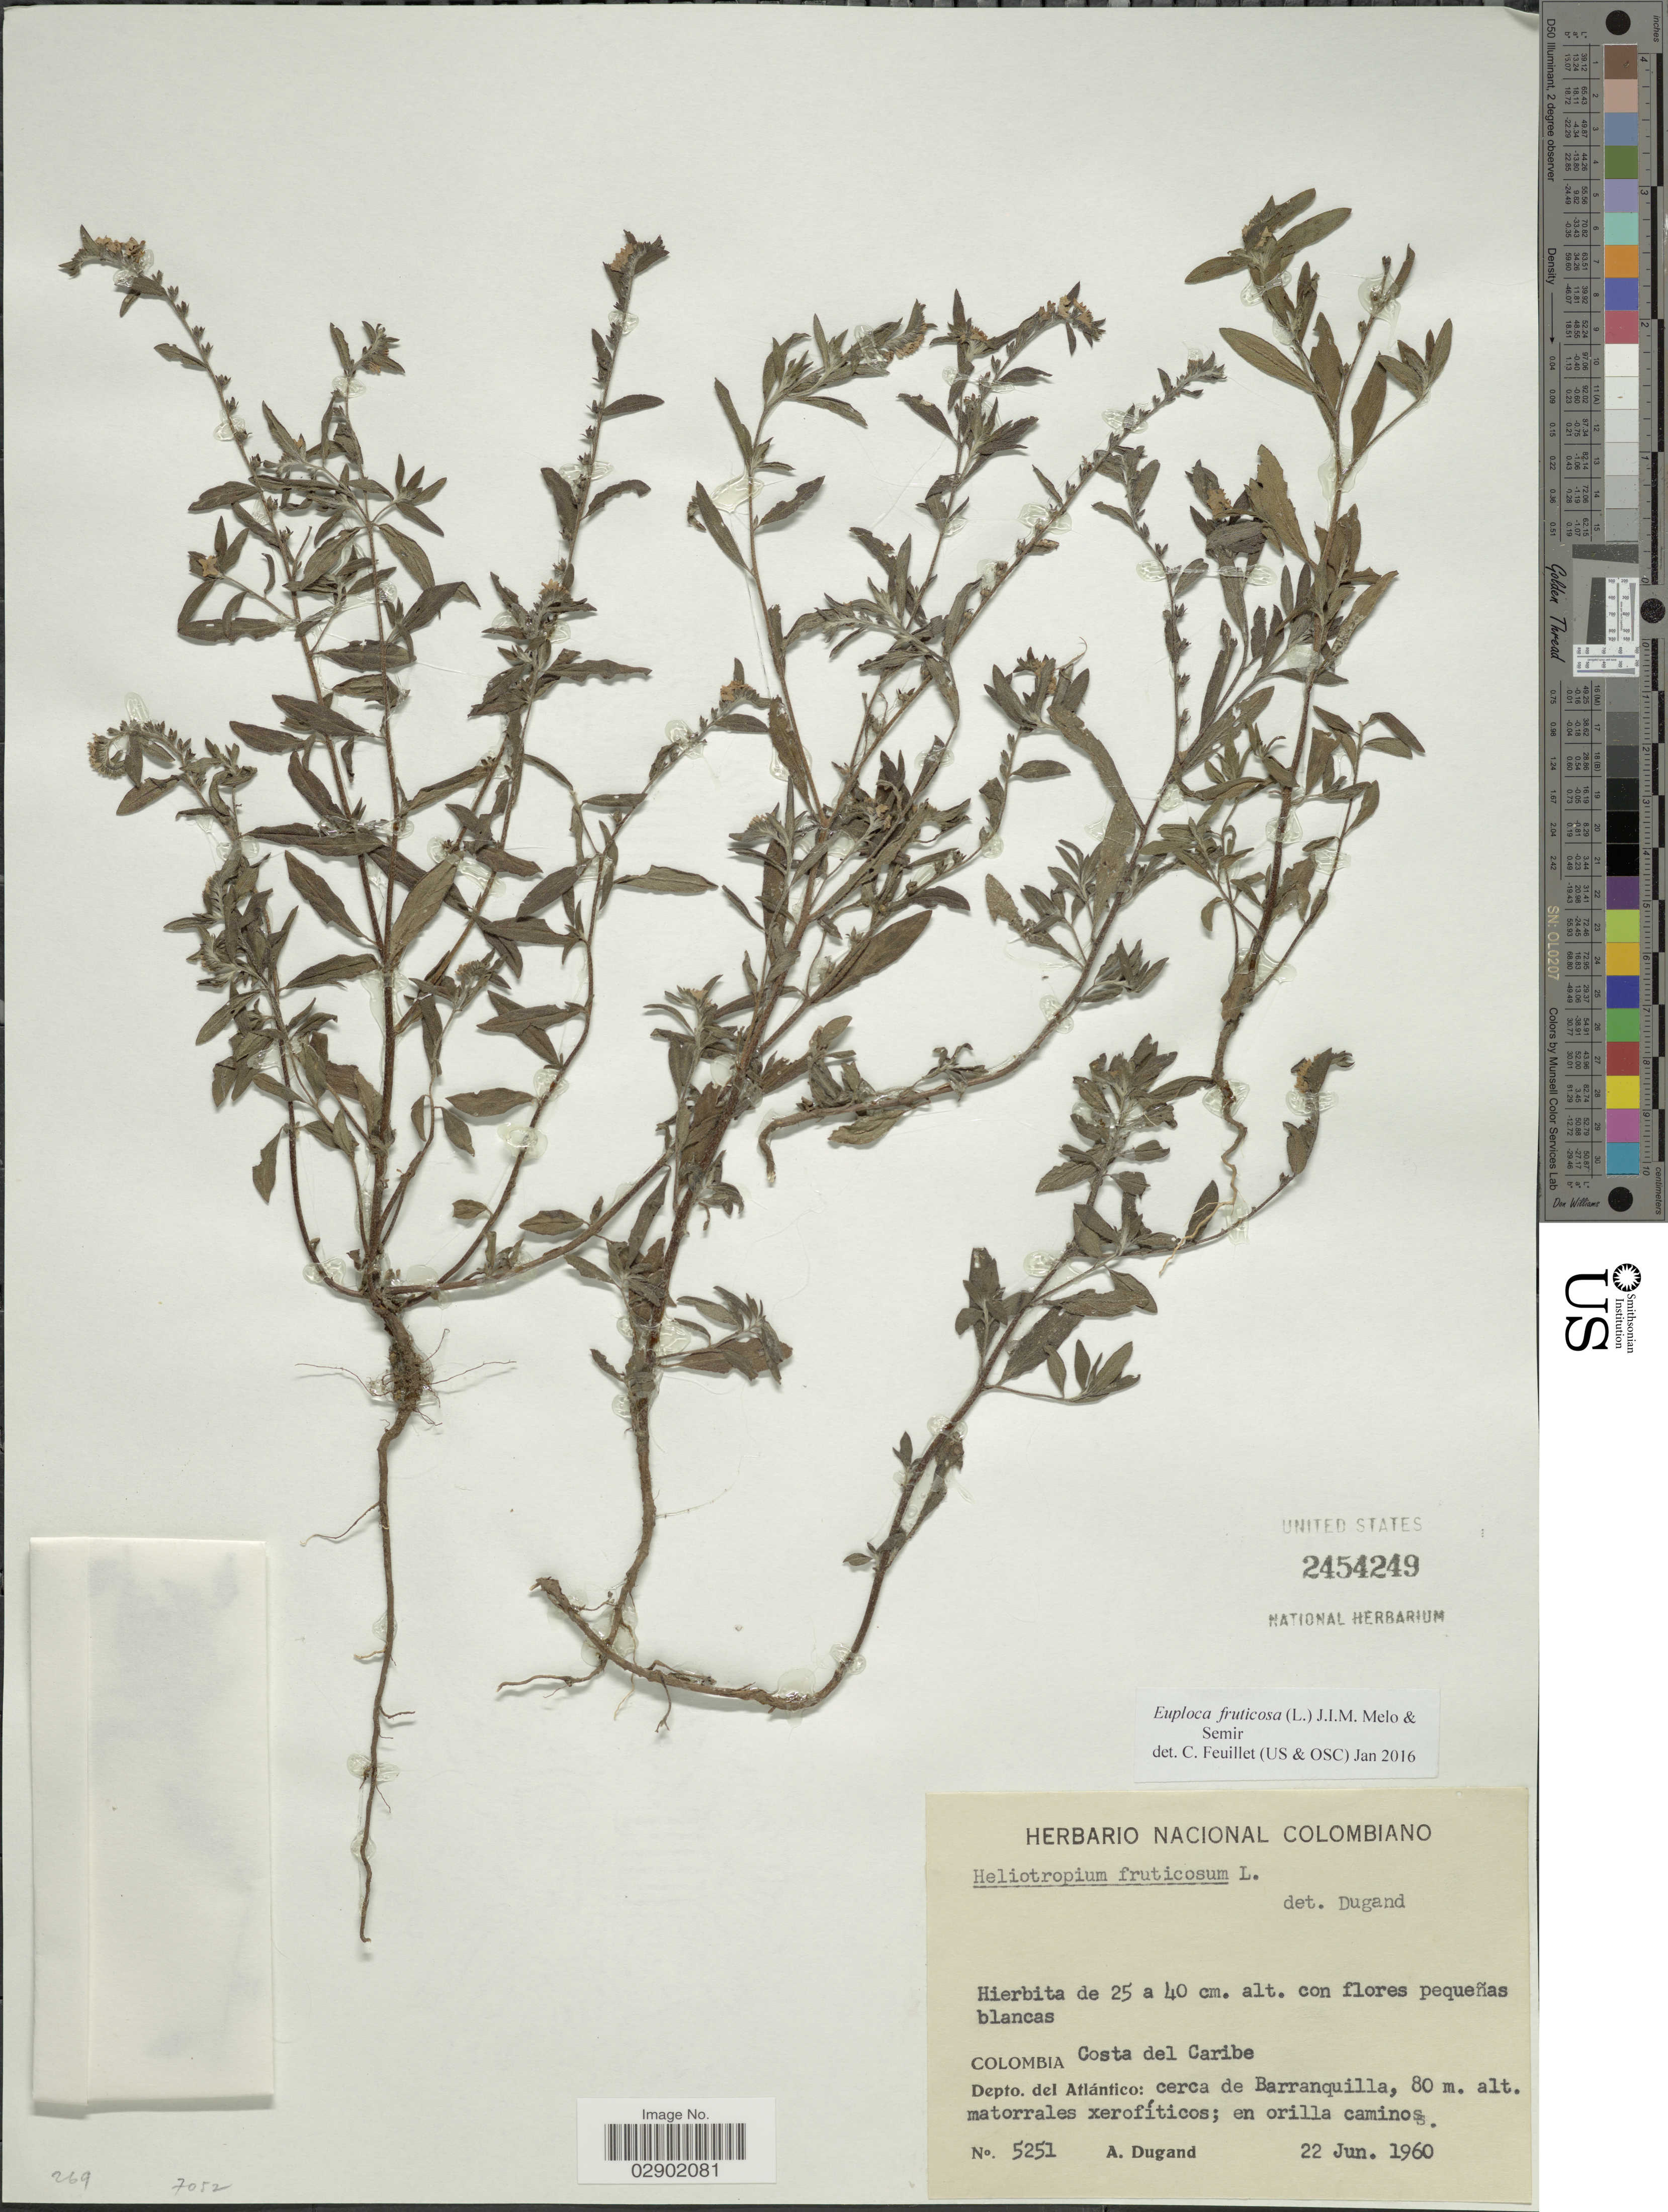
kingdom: Plantae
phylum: Tracheophyta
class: Magnoliopsida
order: Boraginales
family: Heliotropiaceae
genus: Euploca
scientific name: Euploca fruticosa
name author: (L.) J.I.M. Melo & Semir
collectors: A. Dugand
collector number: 5251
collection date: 1960-06-22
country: Colombia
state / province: Atlántico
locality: Costa del Caribe. depto. del Atlántico: cerca de Barranquilla.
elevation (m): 80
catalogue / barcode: US 2454249